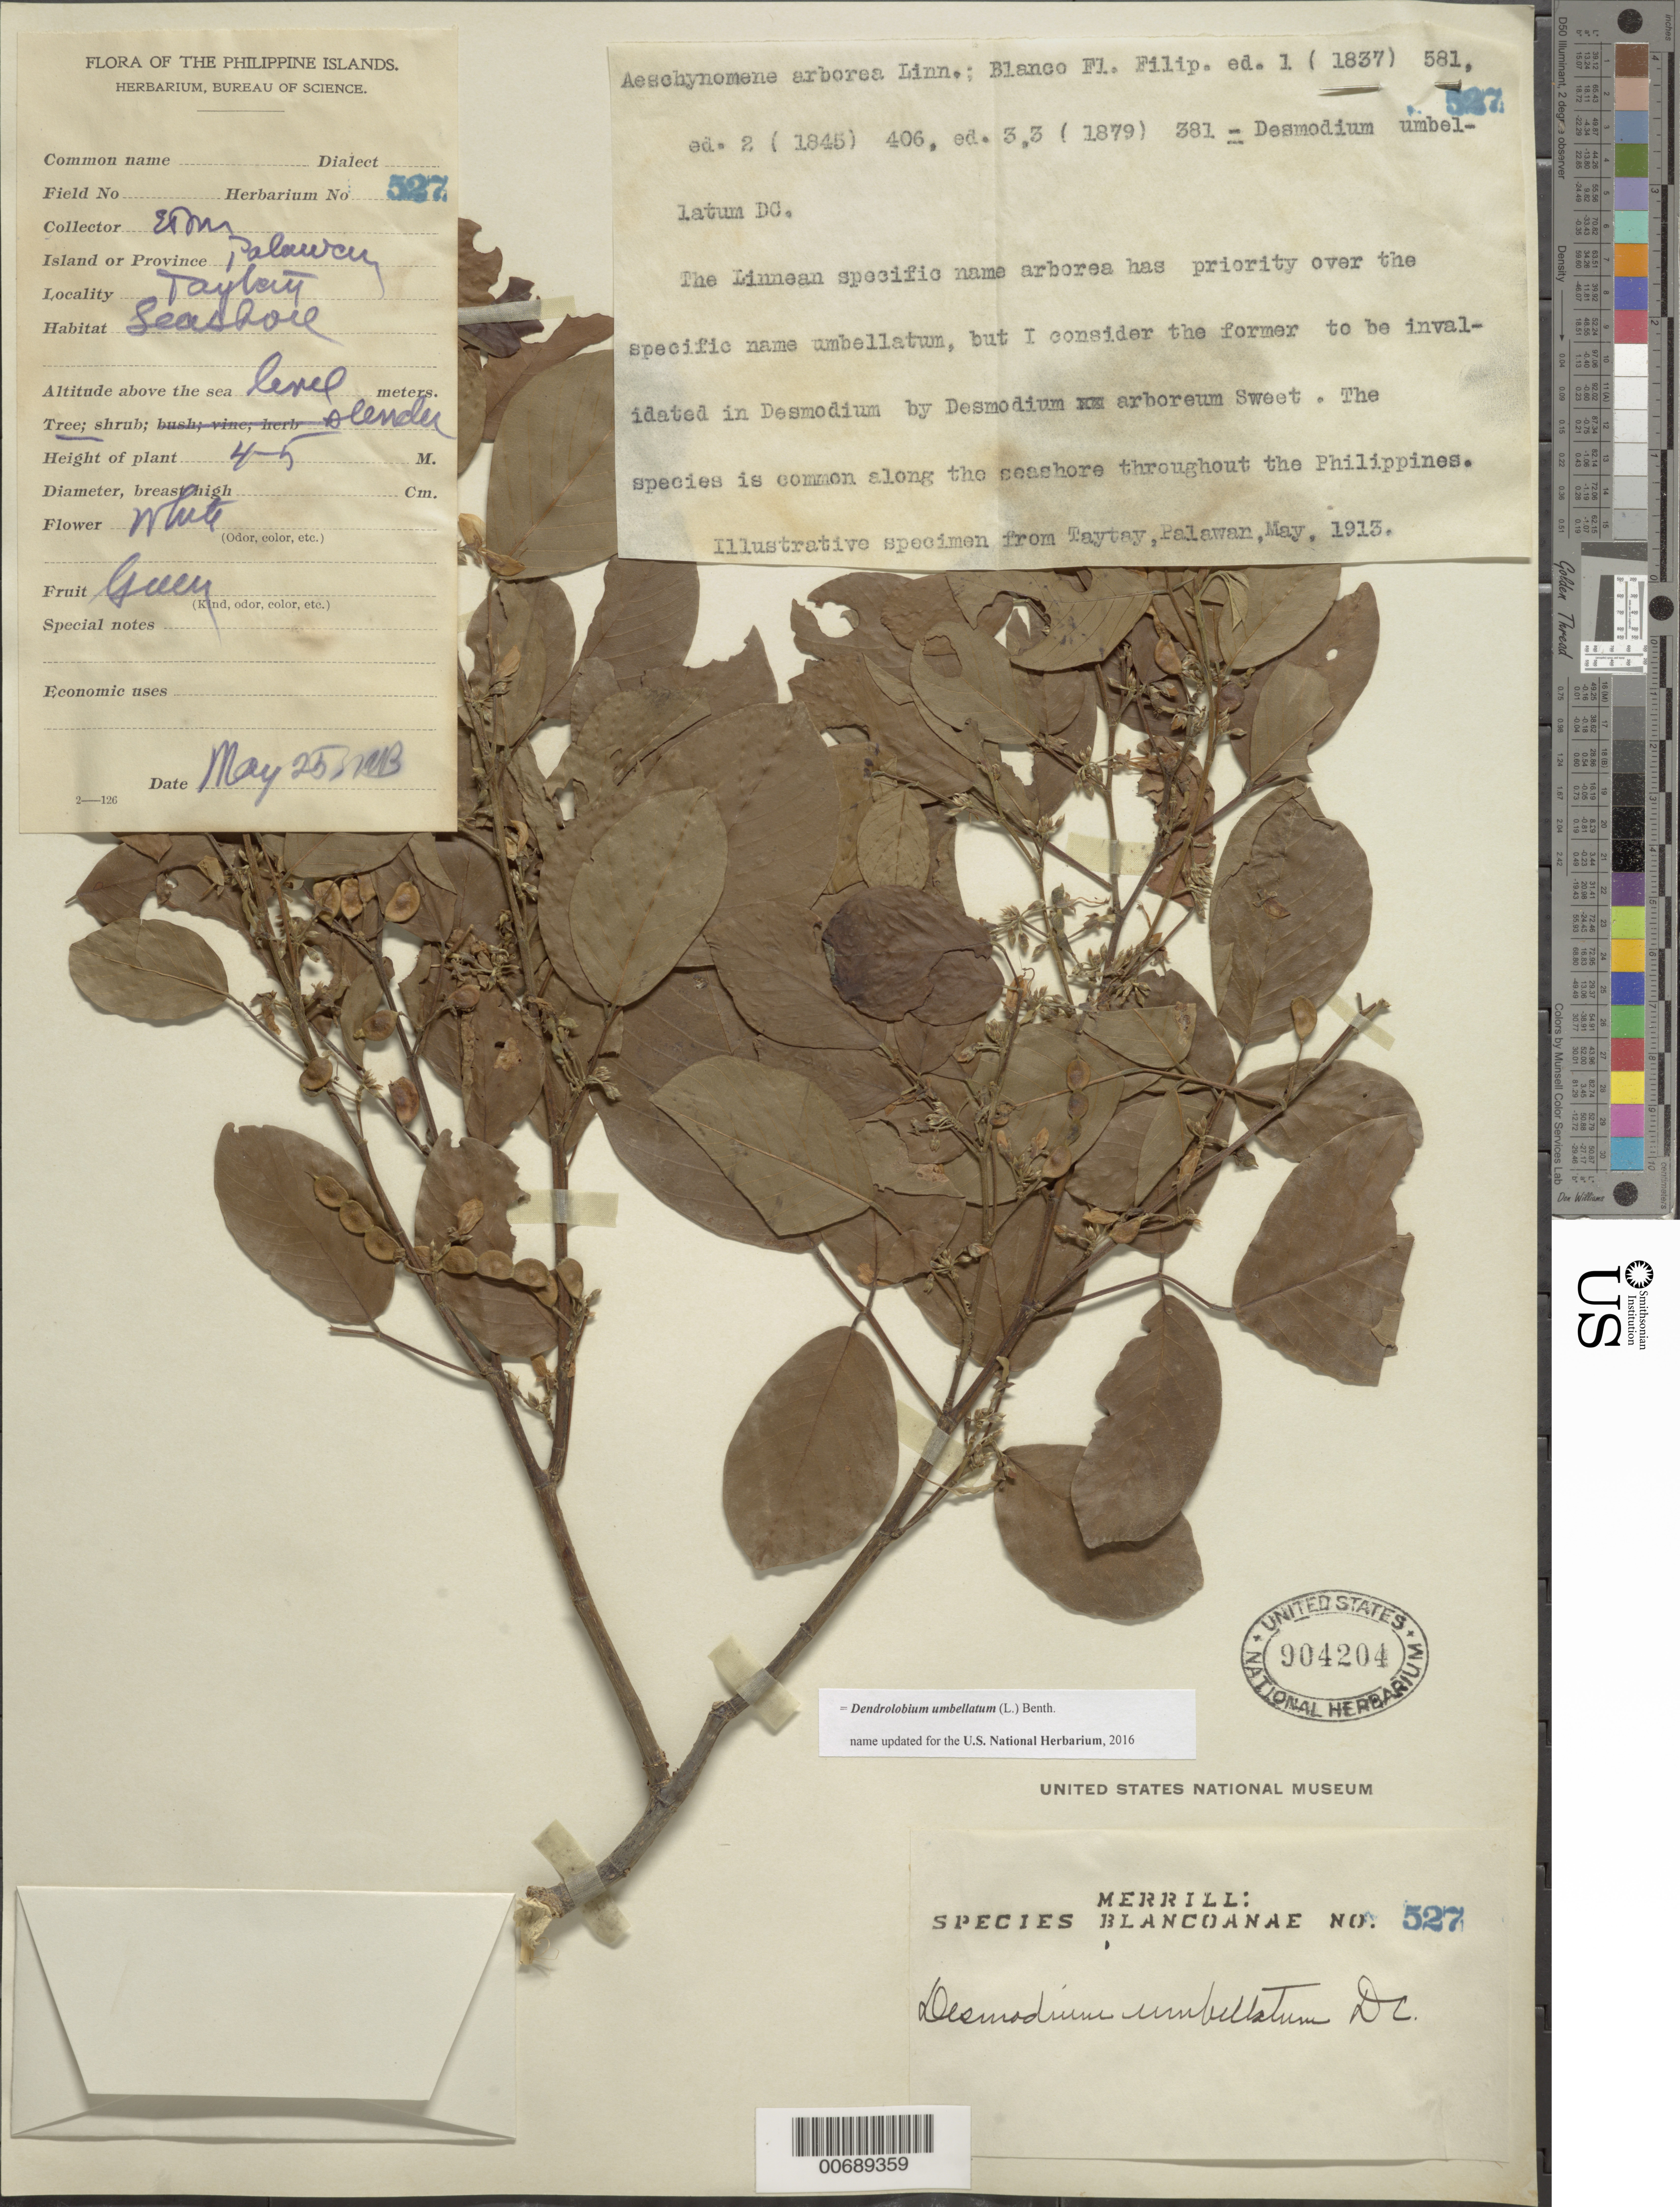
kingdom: Plantae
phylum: Tracheophyta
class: Magnoliopsida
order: Fabales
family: Fabaceae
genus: Dendrolobium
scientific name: Dendrolobium umbellatum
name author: (L.) Benth.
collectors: E. D. Merrill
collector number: Sp. Blancoan. 0527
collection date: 1913-05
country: Philippines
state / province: Mimaropa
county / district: Palawan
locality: seashore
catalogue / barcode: US 904204